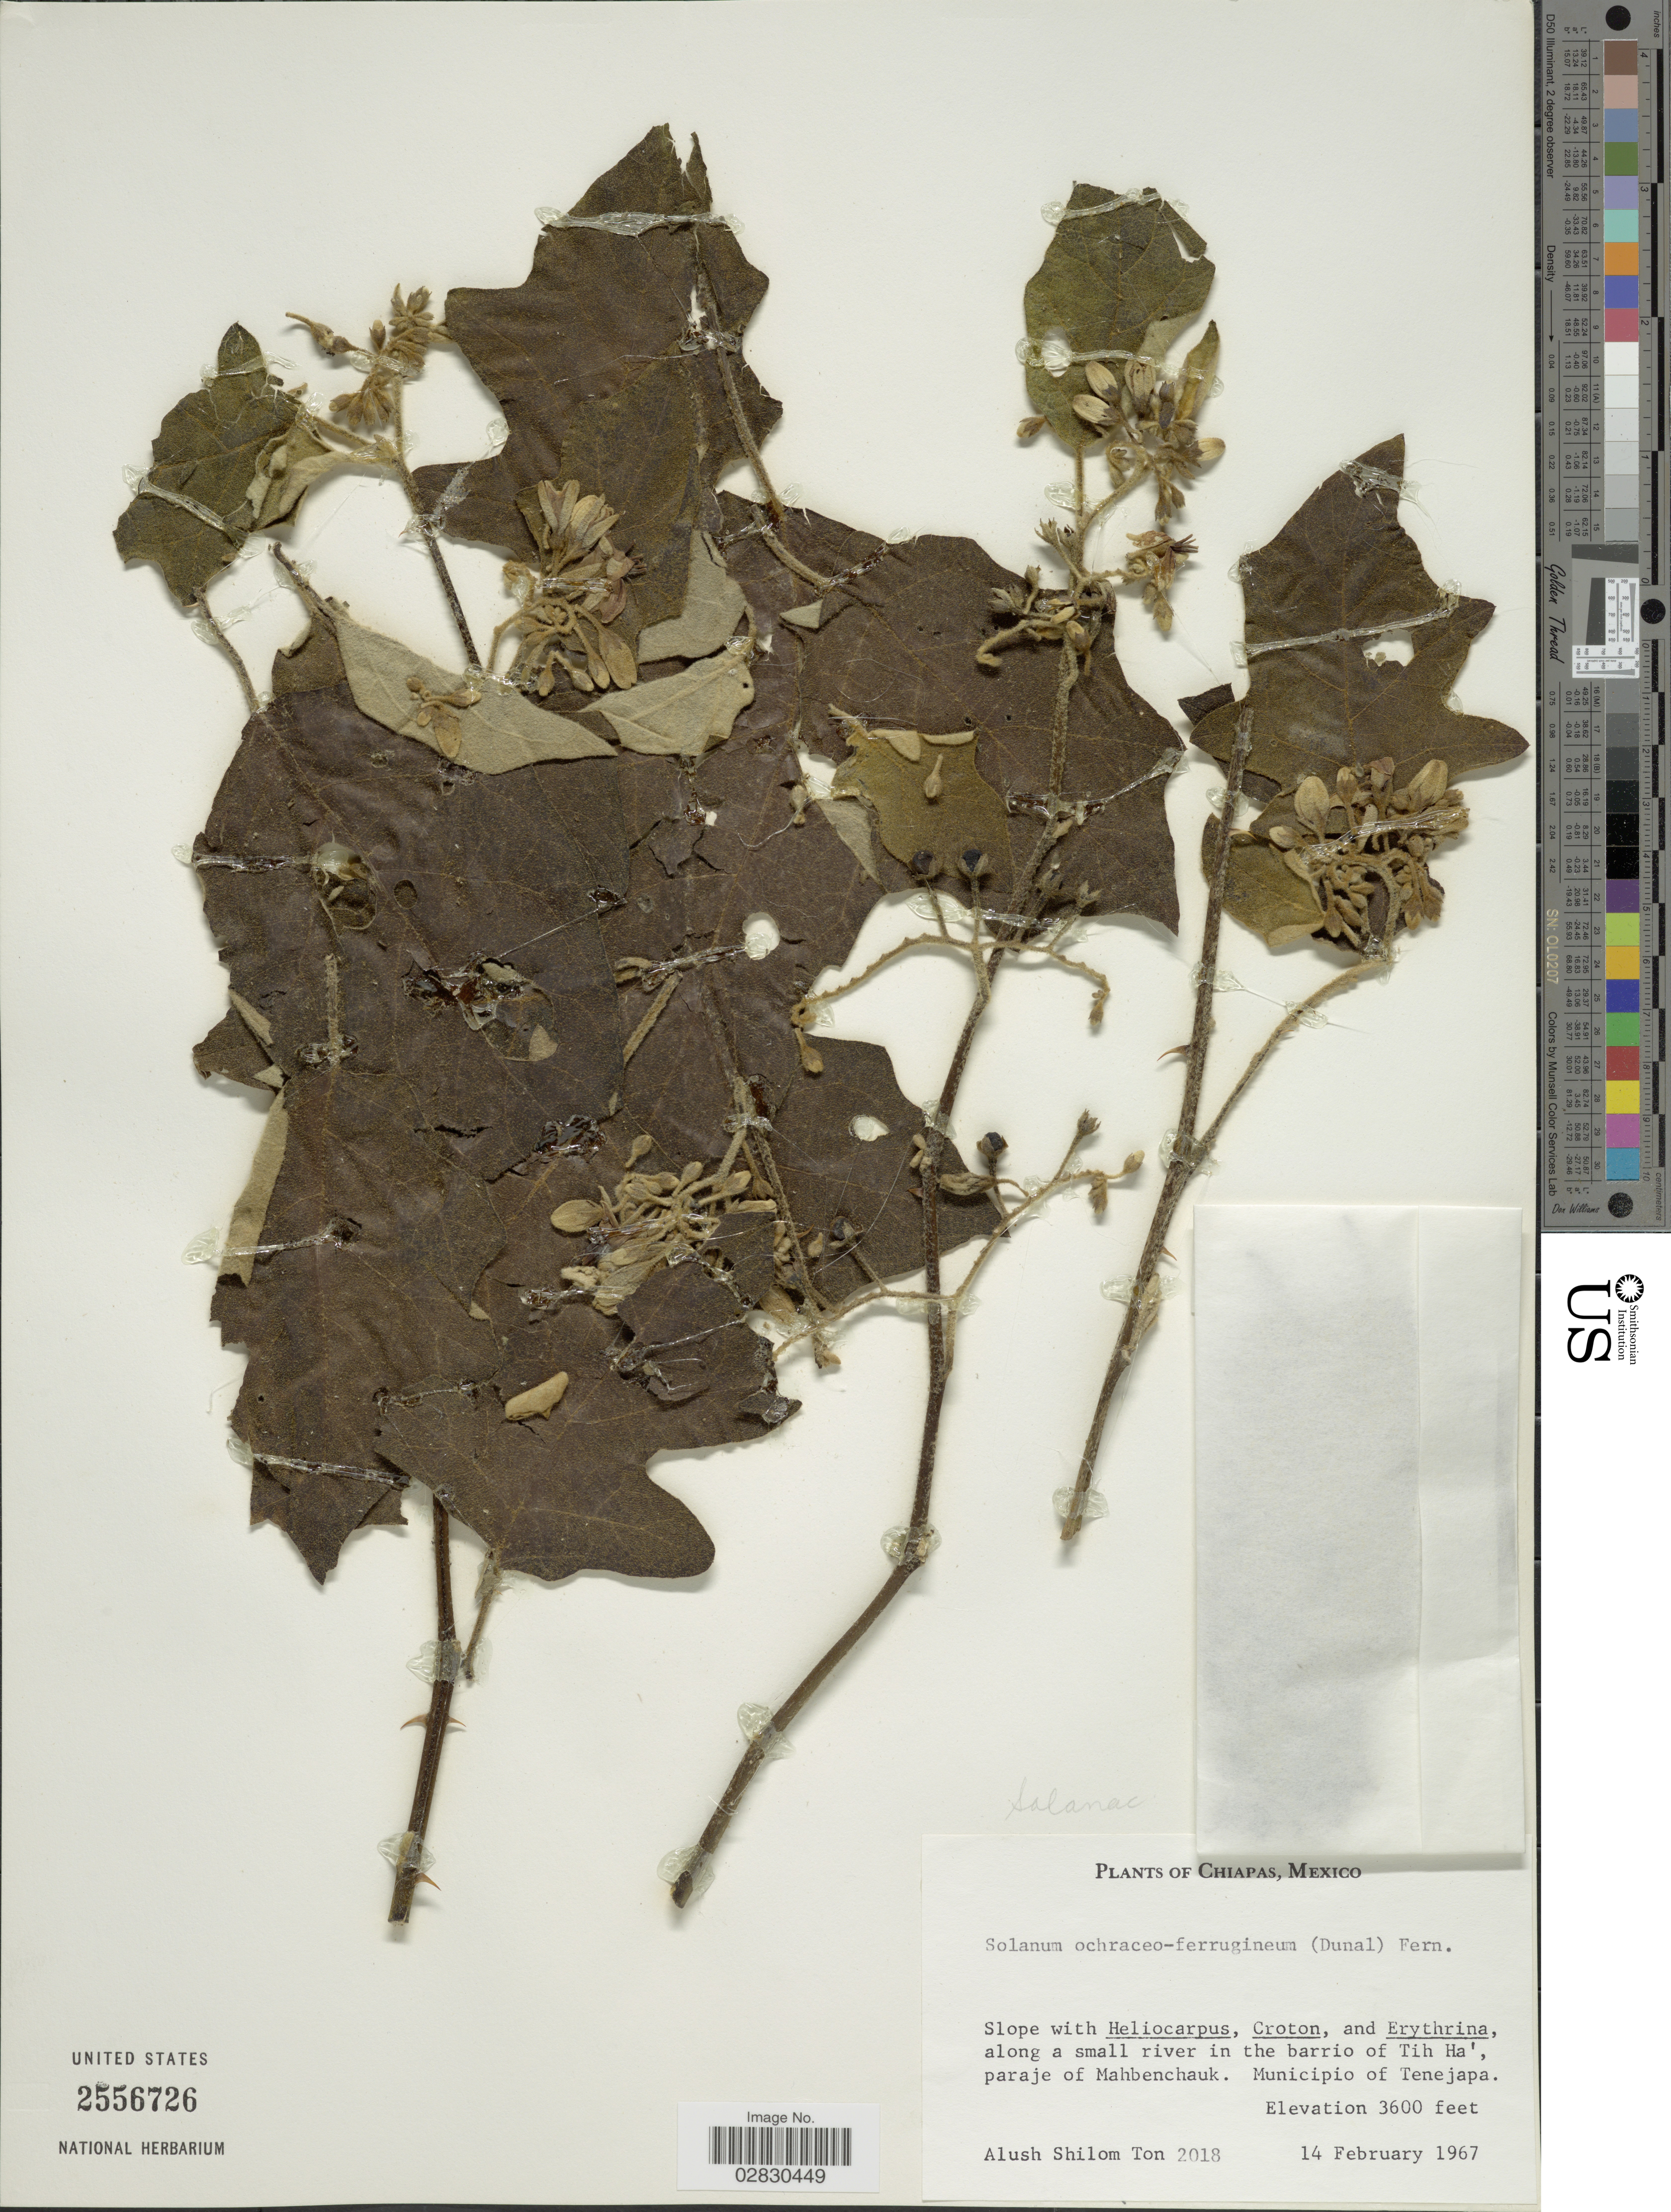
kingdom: Plantae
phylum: Tracheophyta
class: Magnoliopsida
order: Solanales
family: Solanaceae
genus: Solanum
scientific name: Solanum ochraceo-ferrugineum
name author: (Dunal) Fernald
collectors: A. M. Ton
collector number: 2018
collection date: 1967-02-14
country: Mexico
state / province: Chiapas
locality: Along a small river in the barrio of Tih Ha', paraje of Mahbenchauk. Municipio of Tenejapa.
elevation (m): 1097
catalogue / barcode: US 2556726